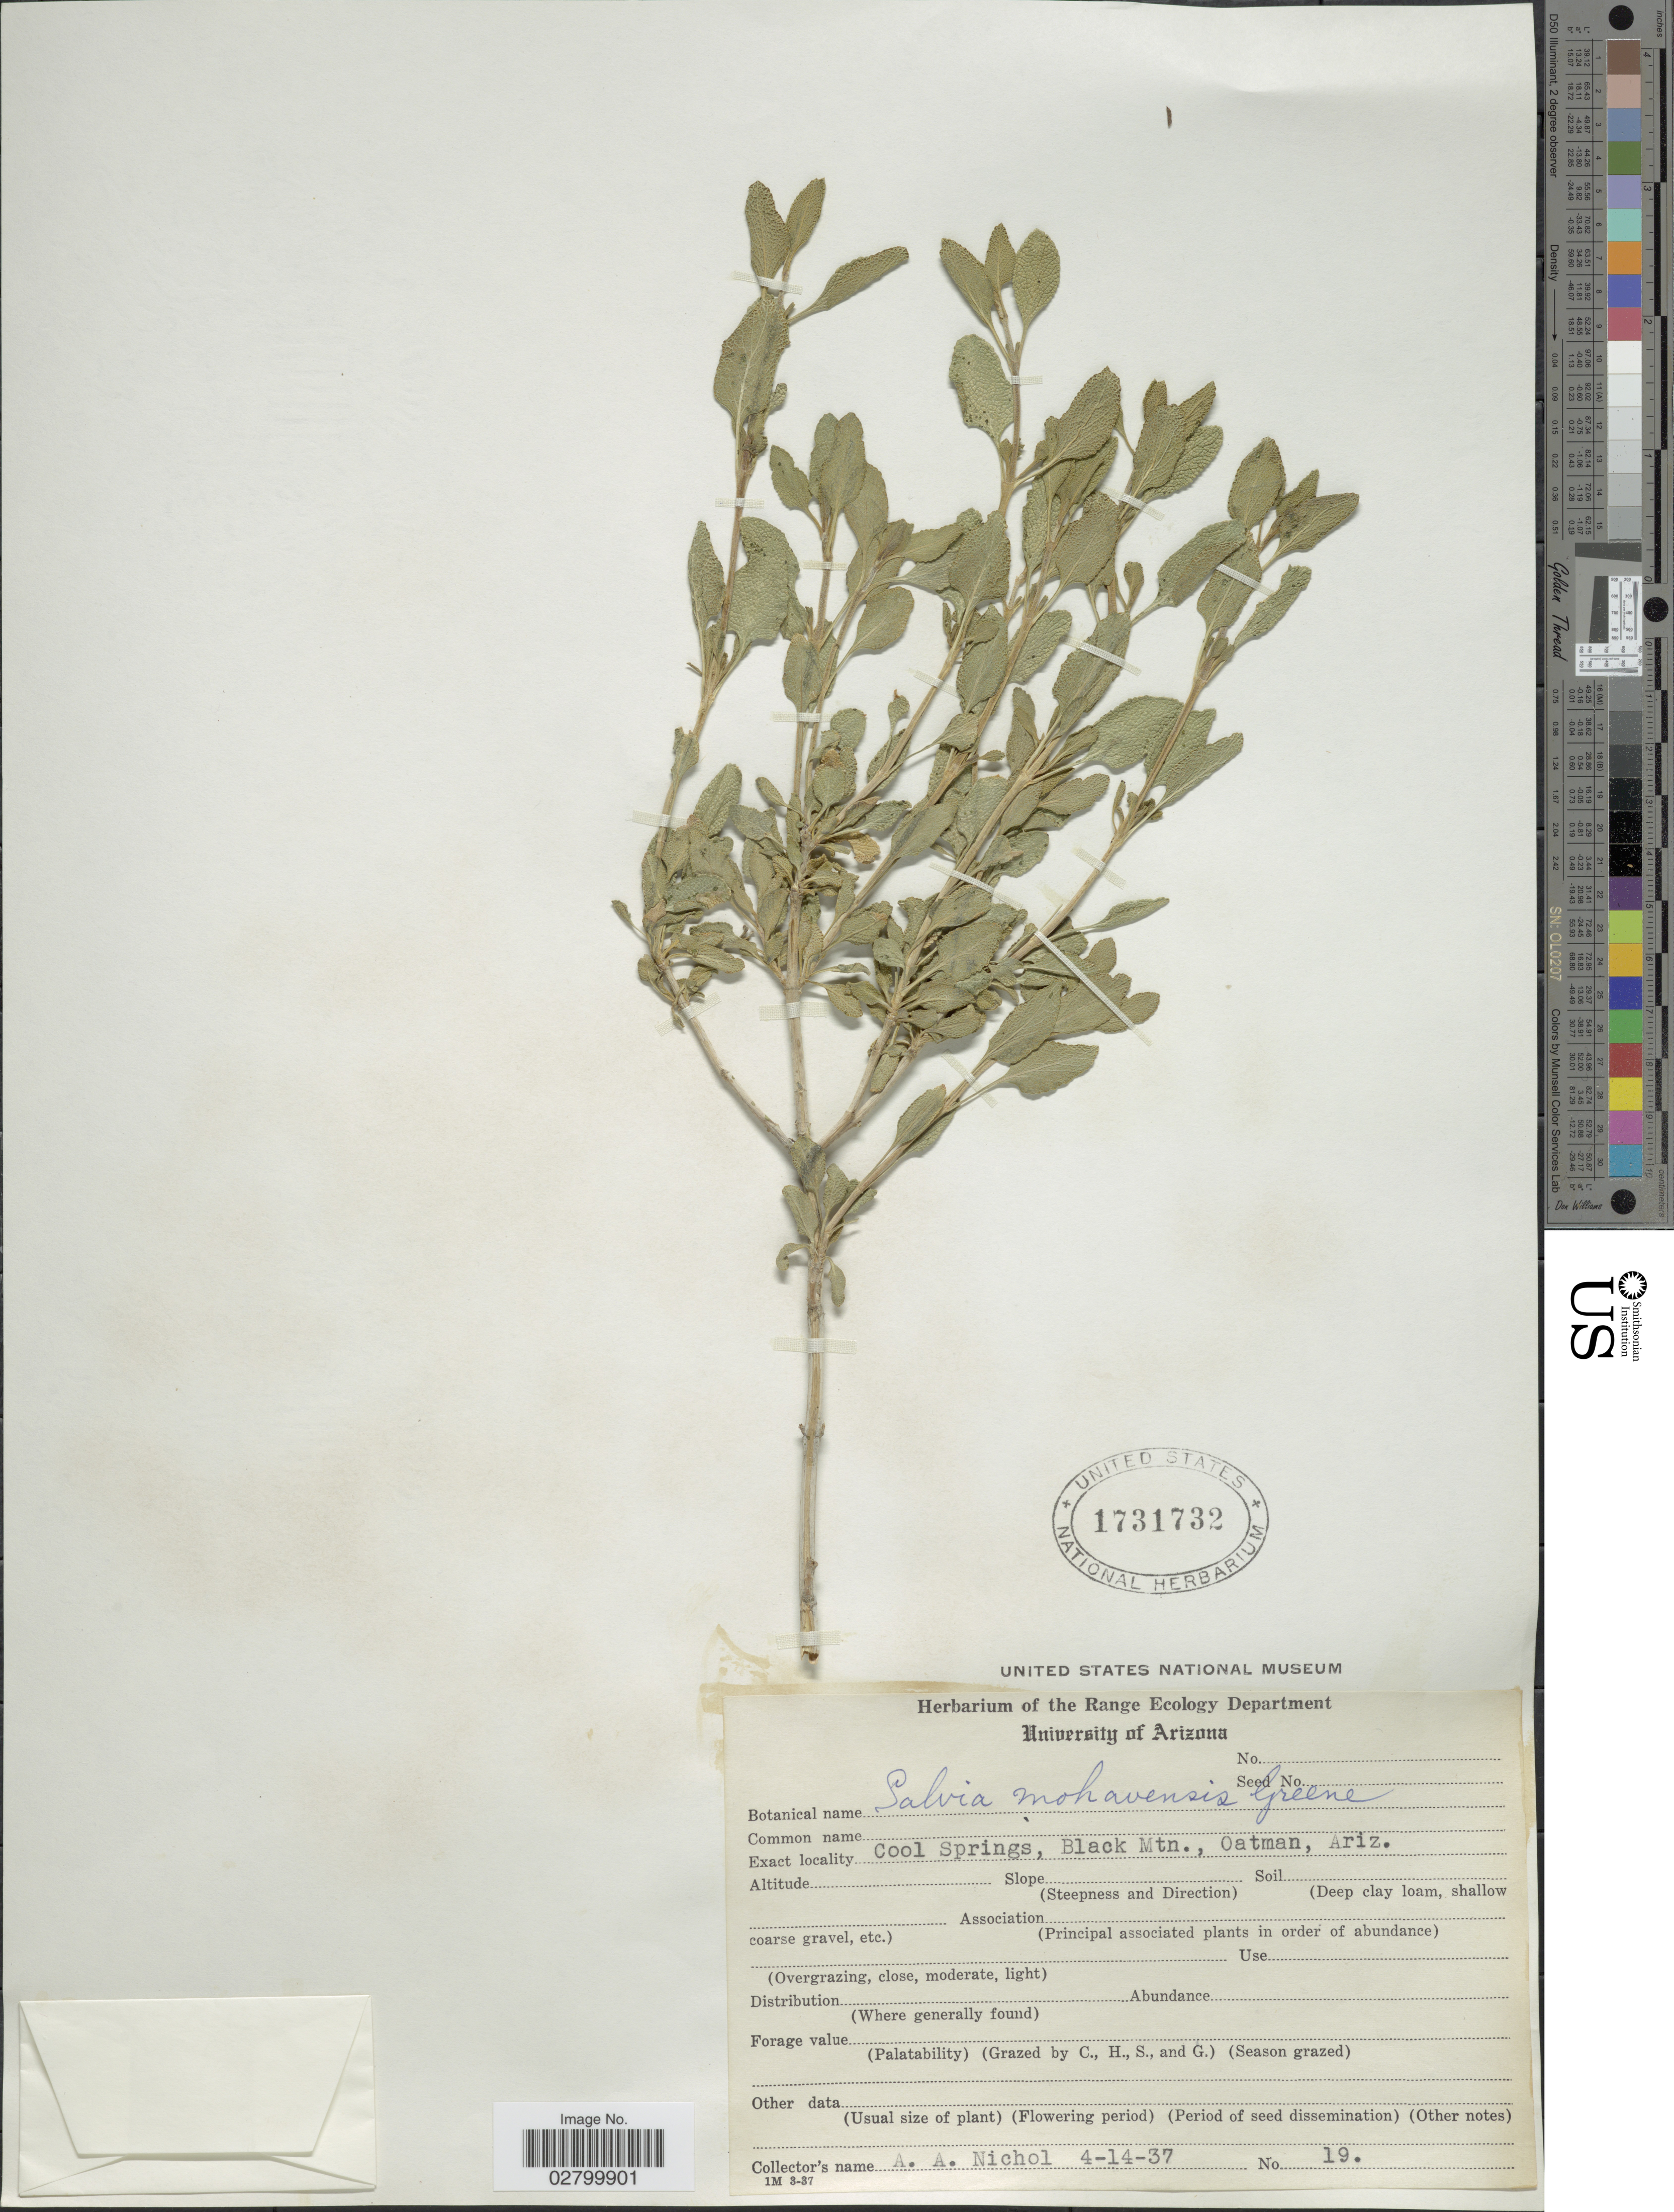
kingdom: Plantae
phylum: Tracheophyta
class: Magnoliopsida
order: Lamiales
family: Lamiaceae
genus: Salvia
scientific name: Salvia mohavensis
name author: Greene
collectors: A. Nichol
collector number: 19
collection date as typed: Transcribed d/m/y: 14/4/37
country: United States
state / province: Arizona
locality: Cool Springs, Black Mtn., Oatman, Ariz.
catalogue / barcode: US 1731732